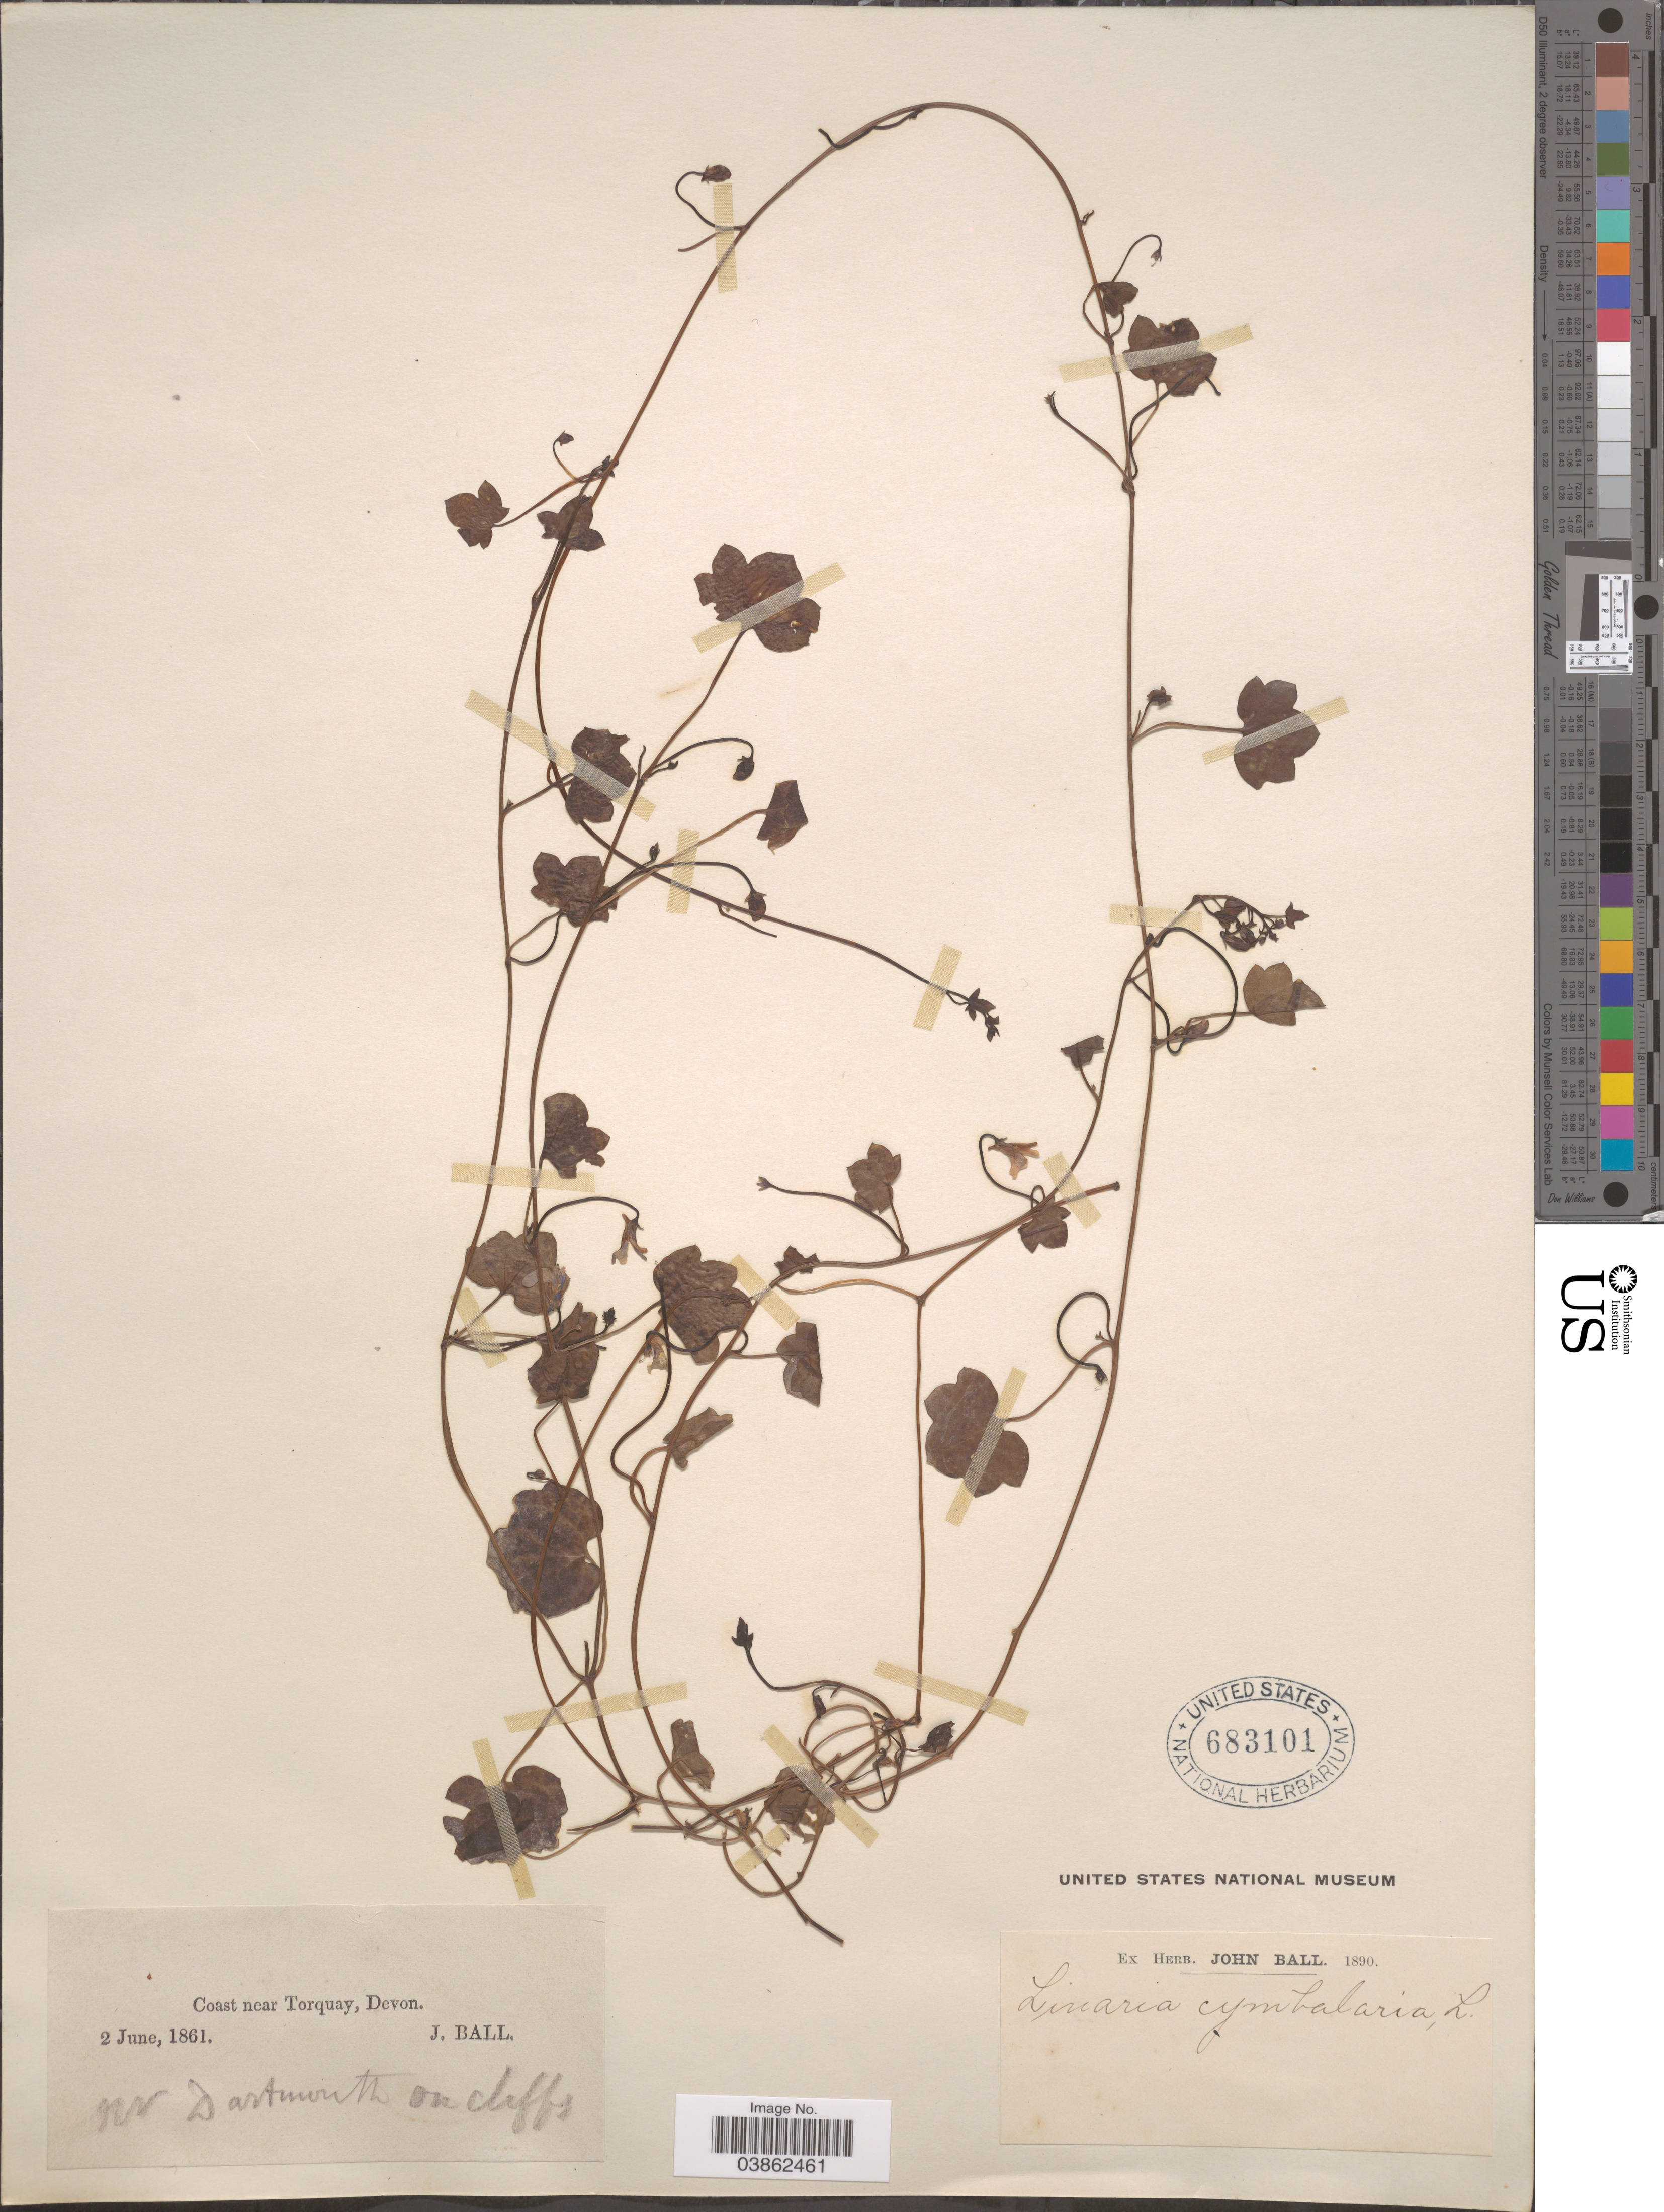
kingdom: Plantae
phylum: Tracheophyta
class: Magnoliopsida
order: Lamiales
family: Plantaginaceae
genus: Cymbalaria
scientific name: Cymbalaria sp.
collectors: J. Ball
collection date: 1861-06-02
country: United Kingdom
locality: Coast near Torquay, Devon. nr Dartmouth.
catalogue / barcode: US 683101